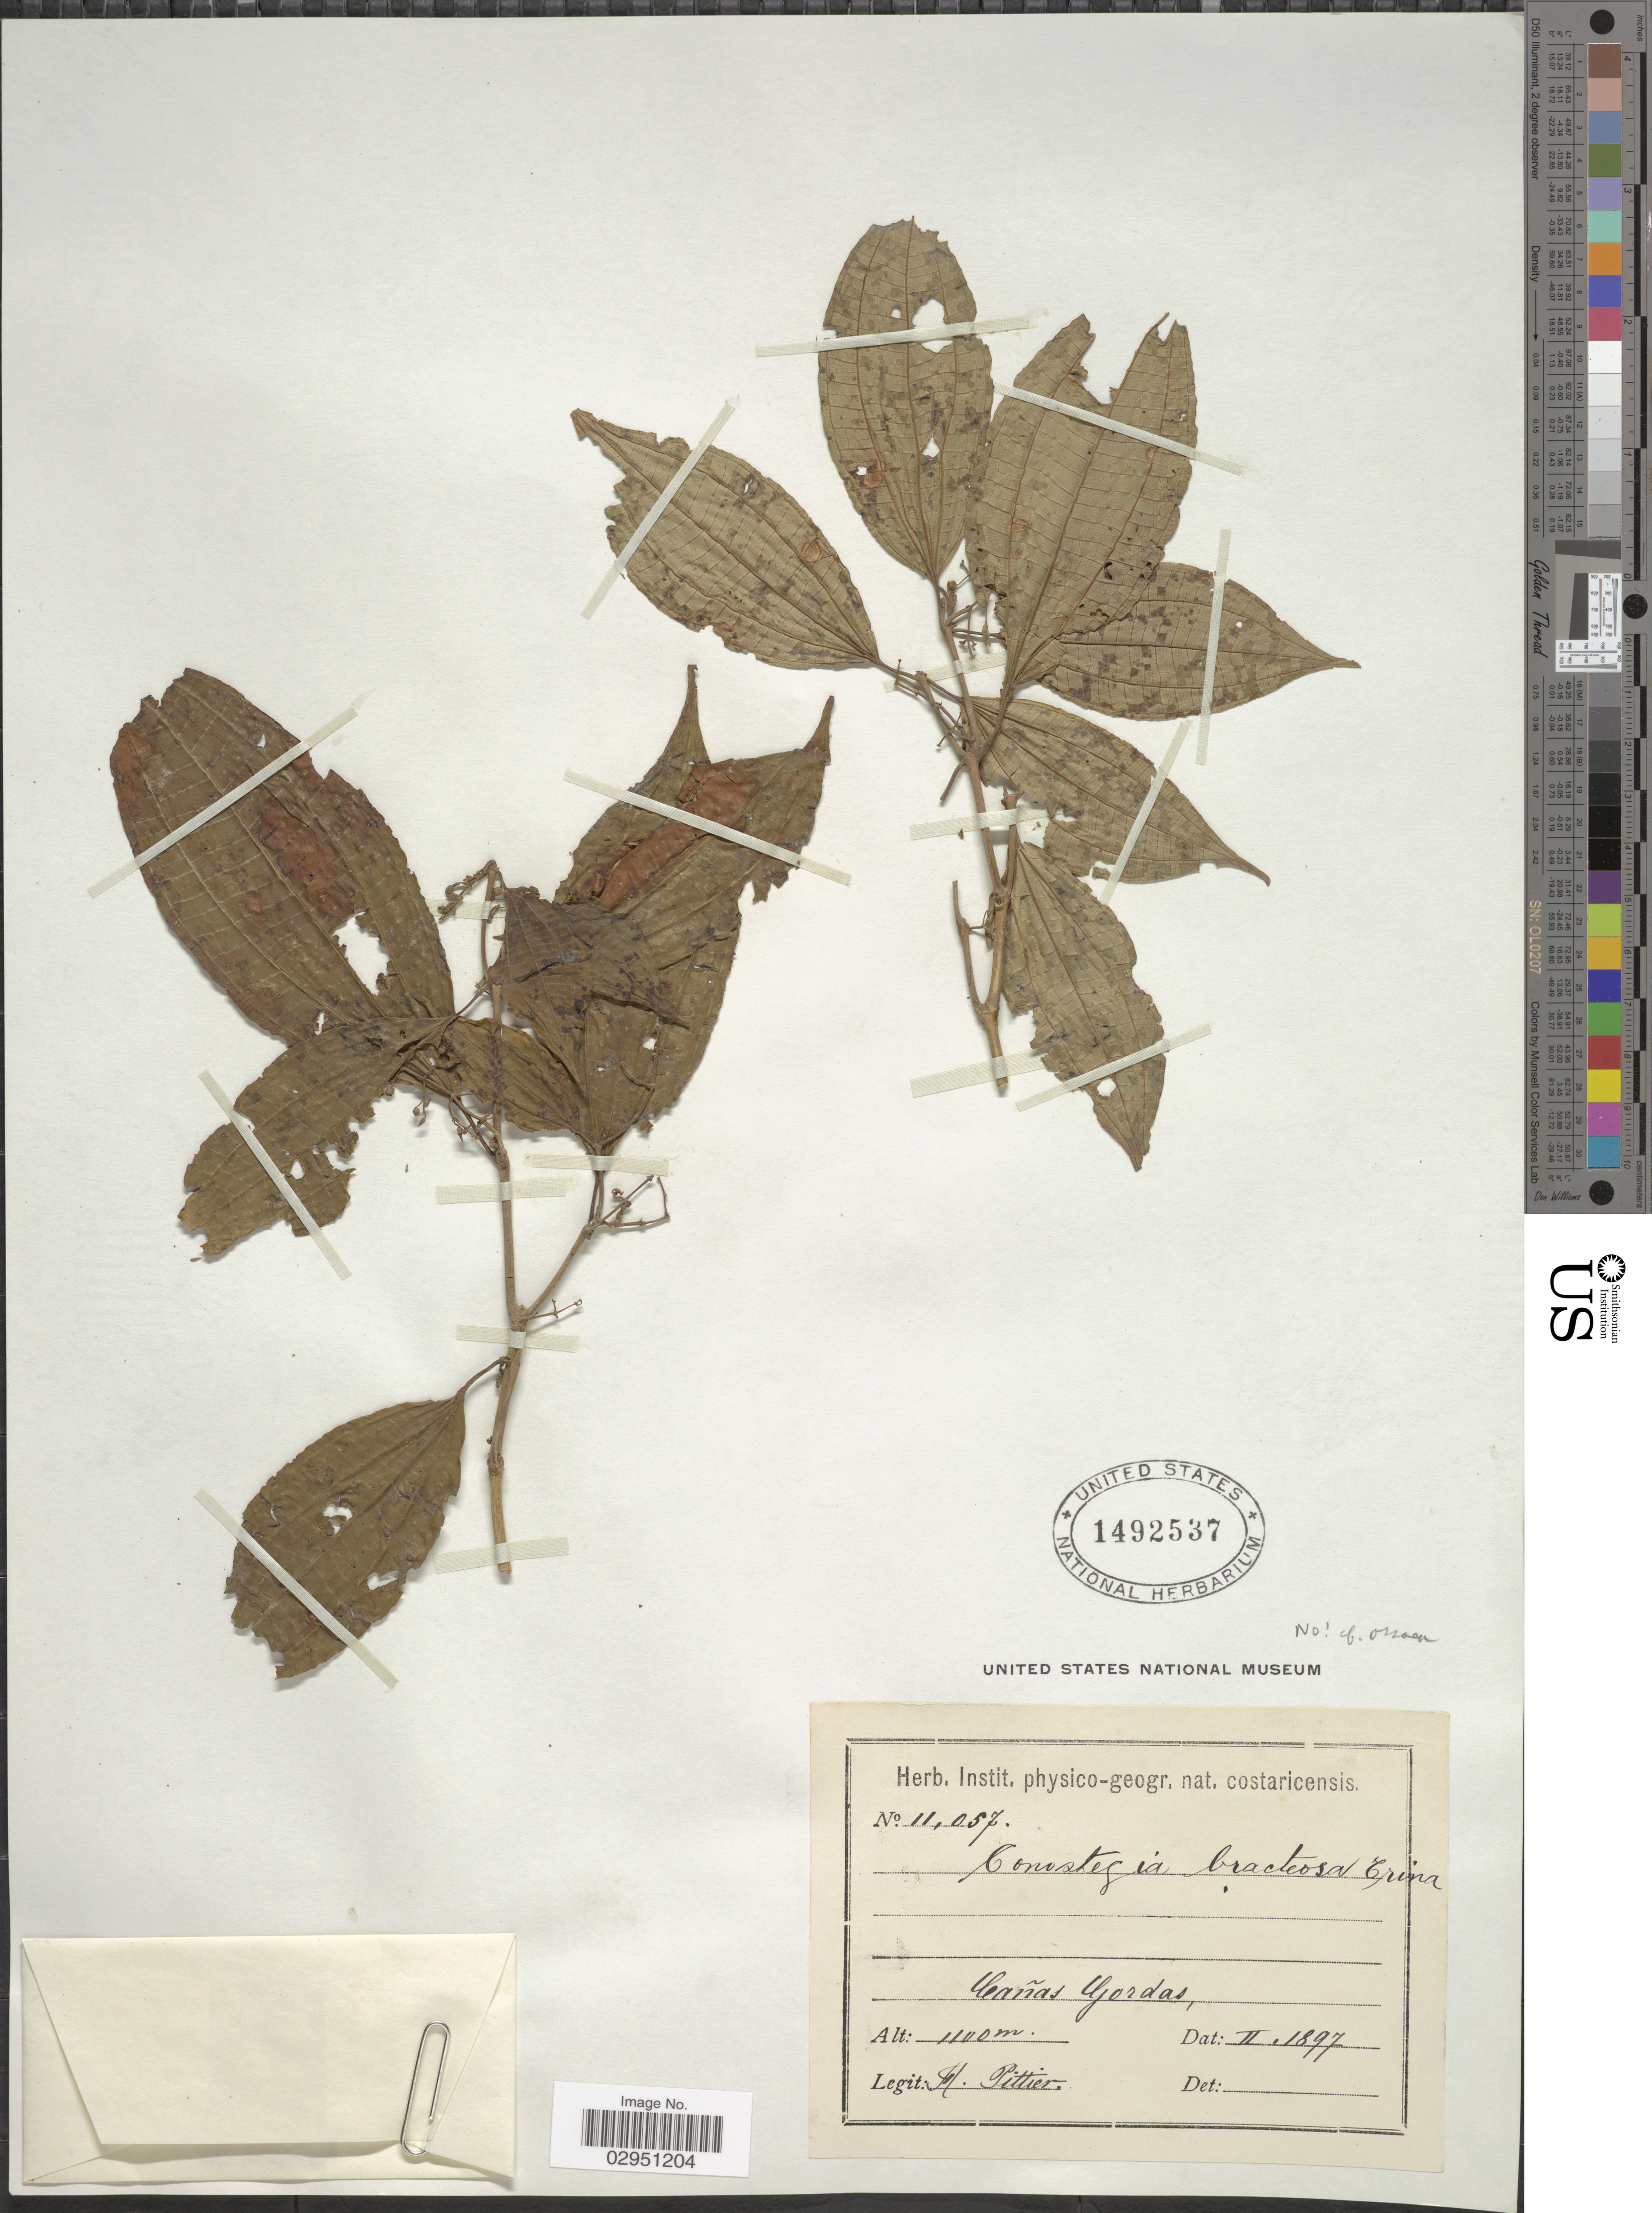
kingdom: Plantae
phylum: Tracheophyta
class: Magnoliopsida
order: Myrtales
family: Melastomataceae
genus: Ossaea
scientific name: Ossaea micrantha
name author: (Sw.) Macfad. ex Cogn.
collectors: H. F. Pittier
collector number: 11057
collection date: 1897-02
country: Costa Rica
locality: Cañas Gordas.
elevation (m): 1100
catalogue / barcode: US 1492537